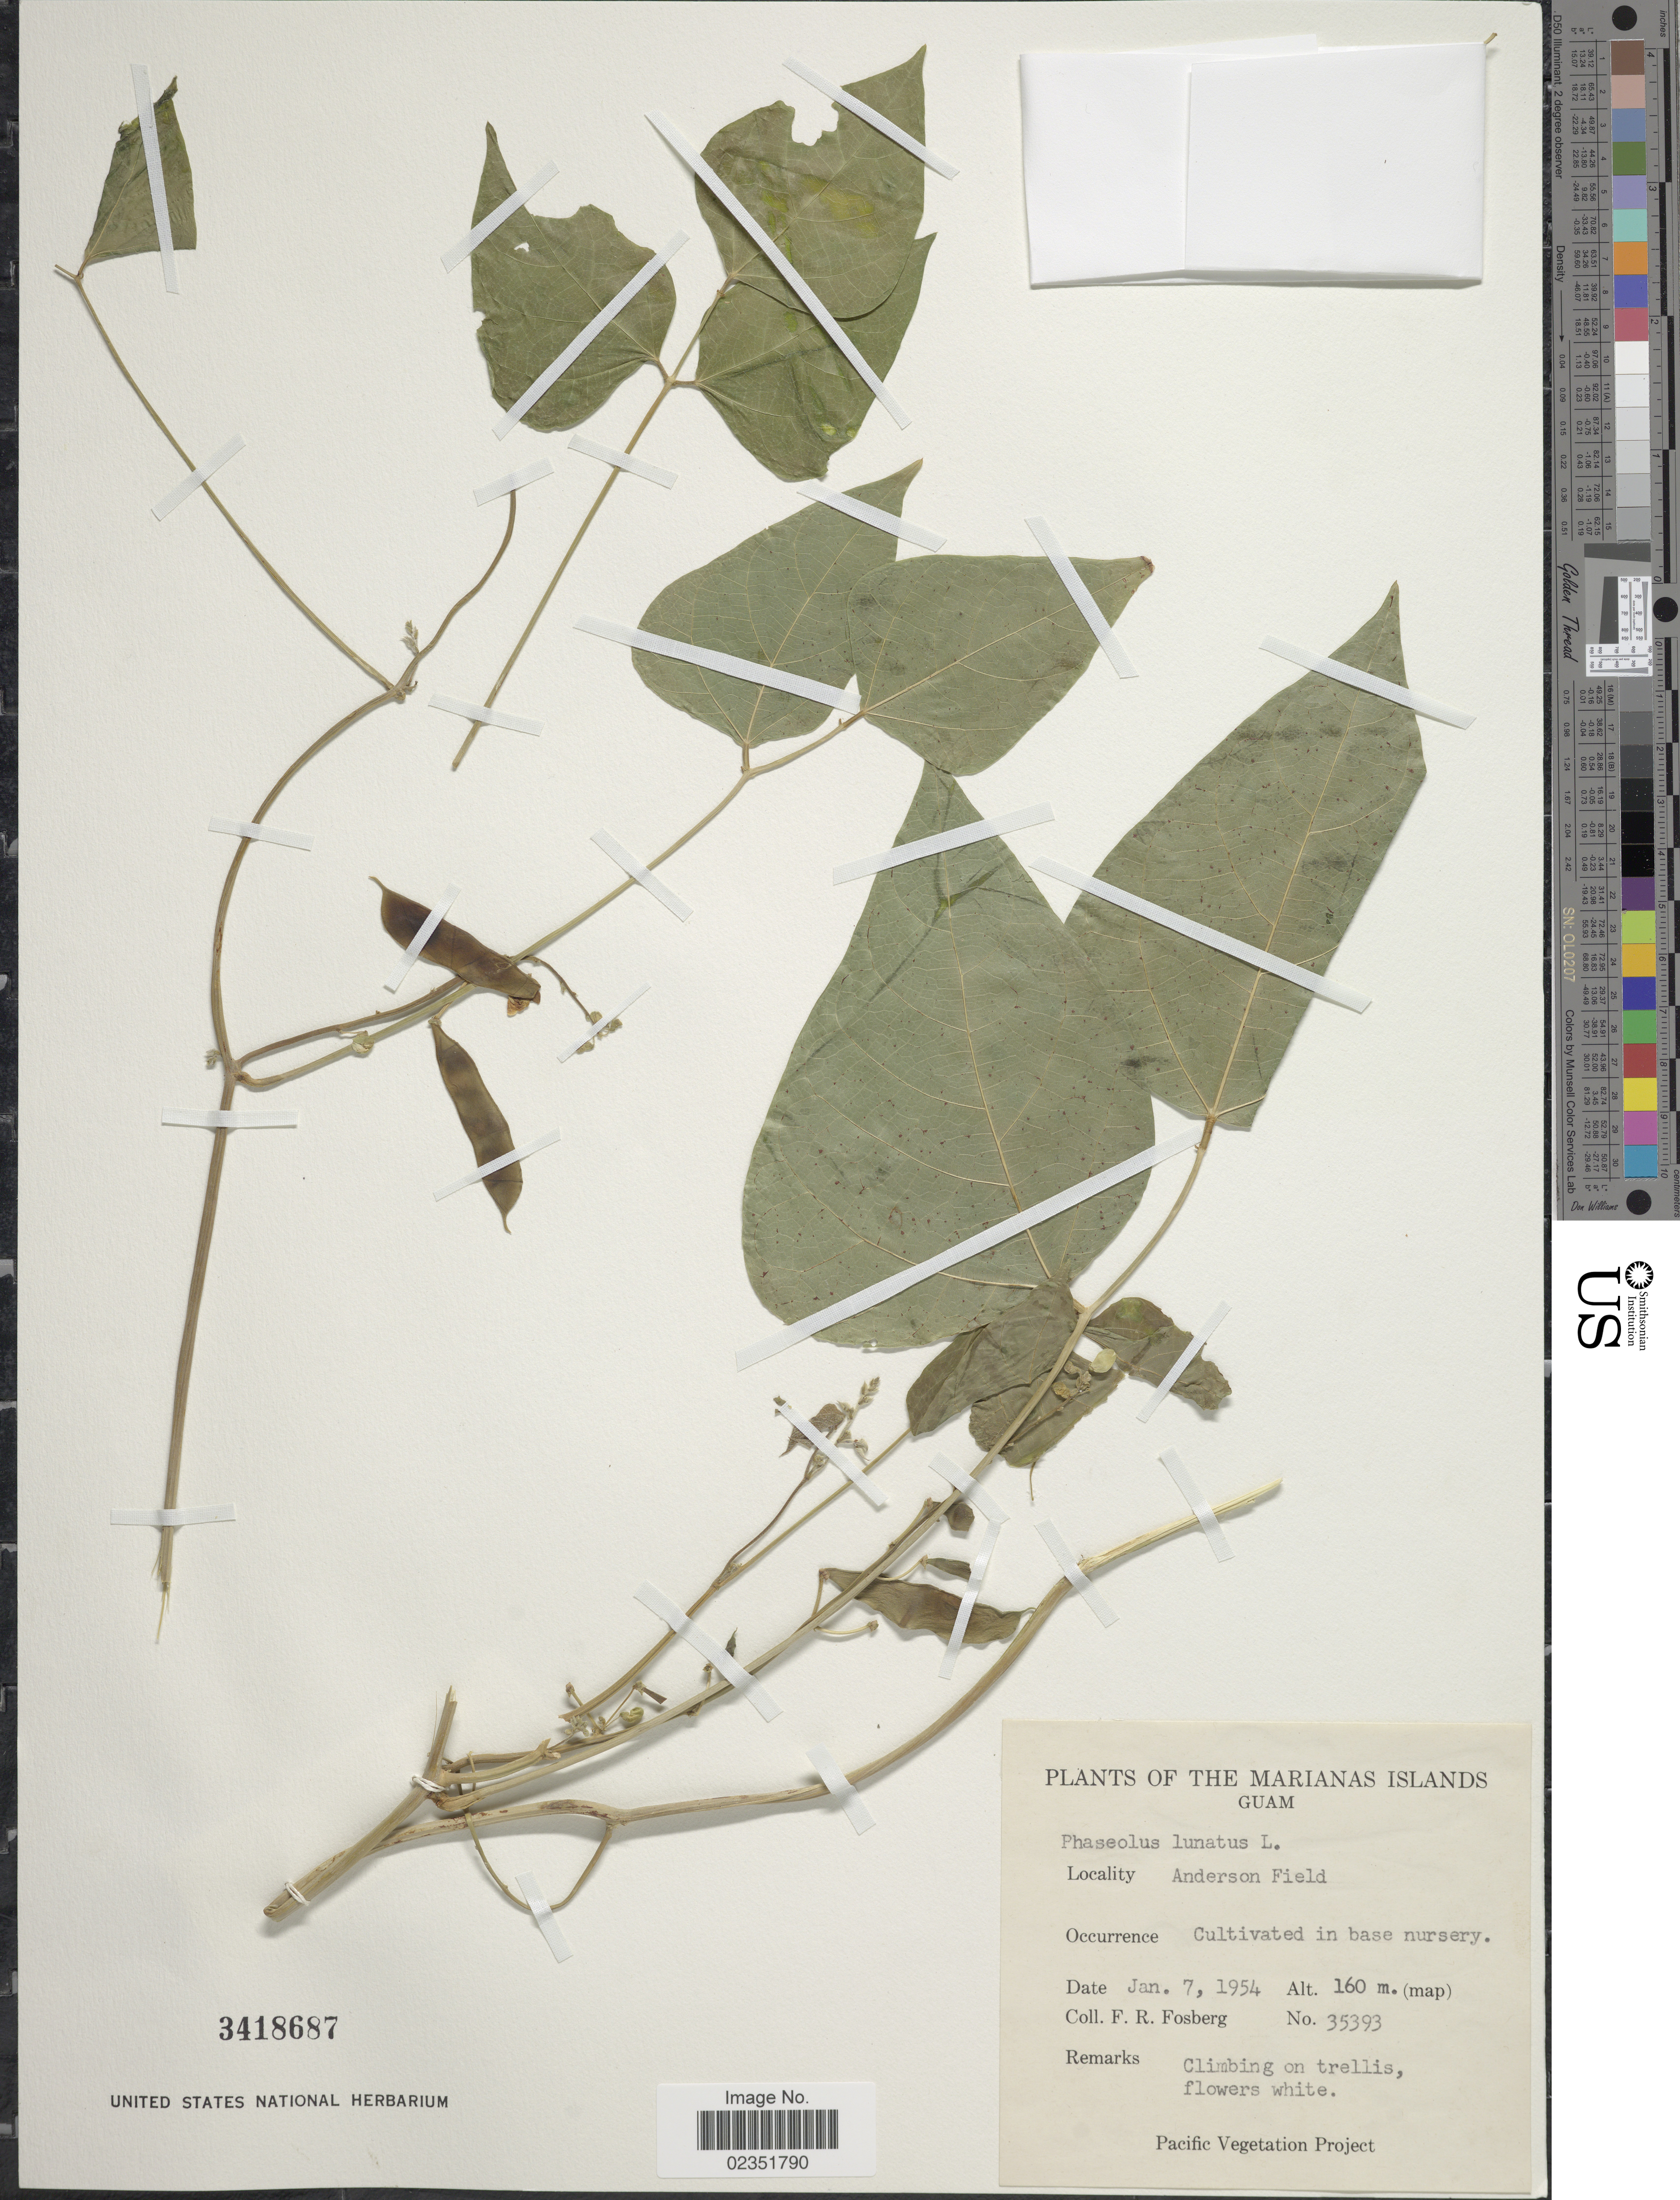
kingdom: Plantae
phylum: Tracheophyta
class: Magnoliopsida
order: Fabales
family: Fabaceae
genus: Phaseolus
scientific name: Phaseolus lunatus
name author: L.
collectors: F. R. Fosberg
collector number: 35393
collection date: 1954-01-07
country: Guam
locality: The Mariana Islands, Anderson Field, Cultivated in base nursery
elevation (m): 160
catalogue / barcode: US 3418687